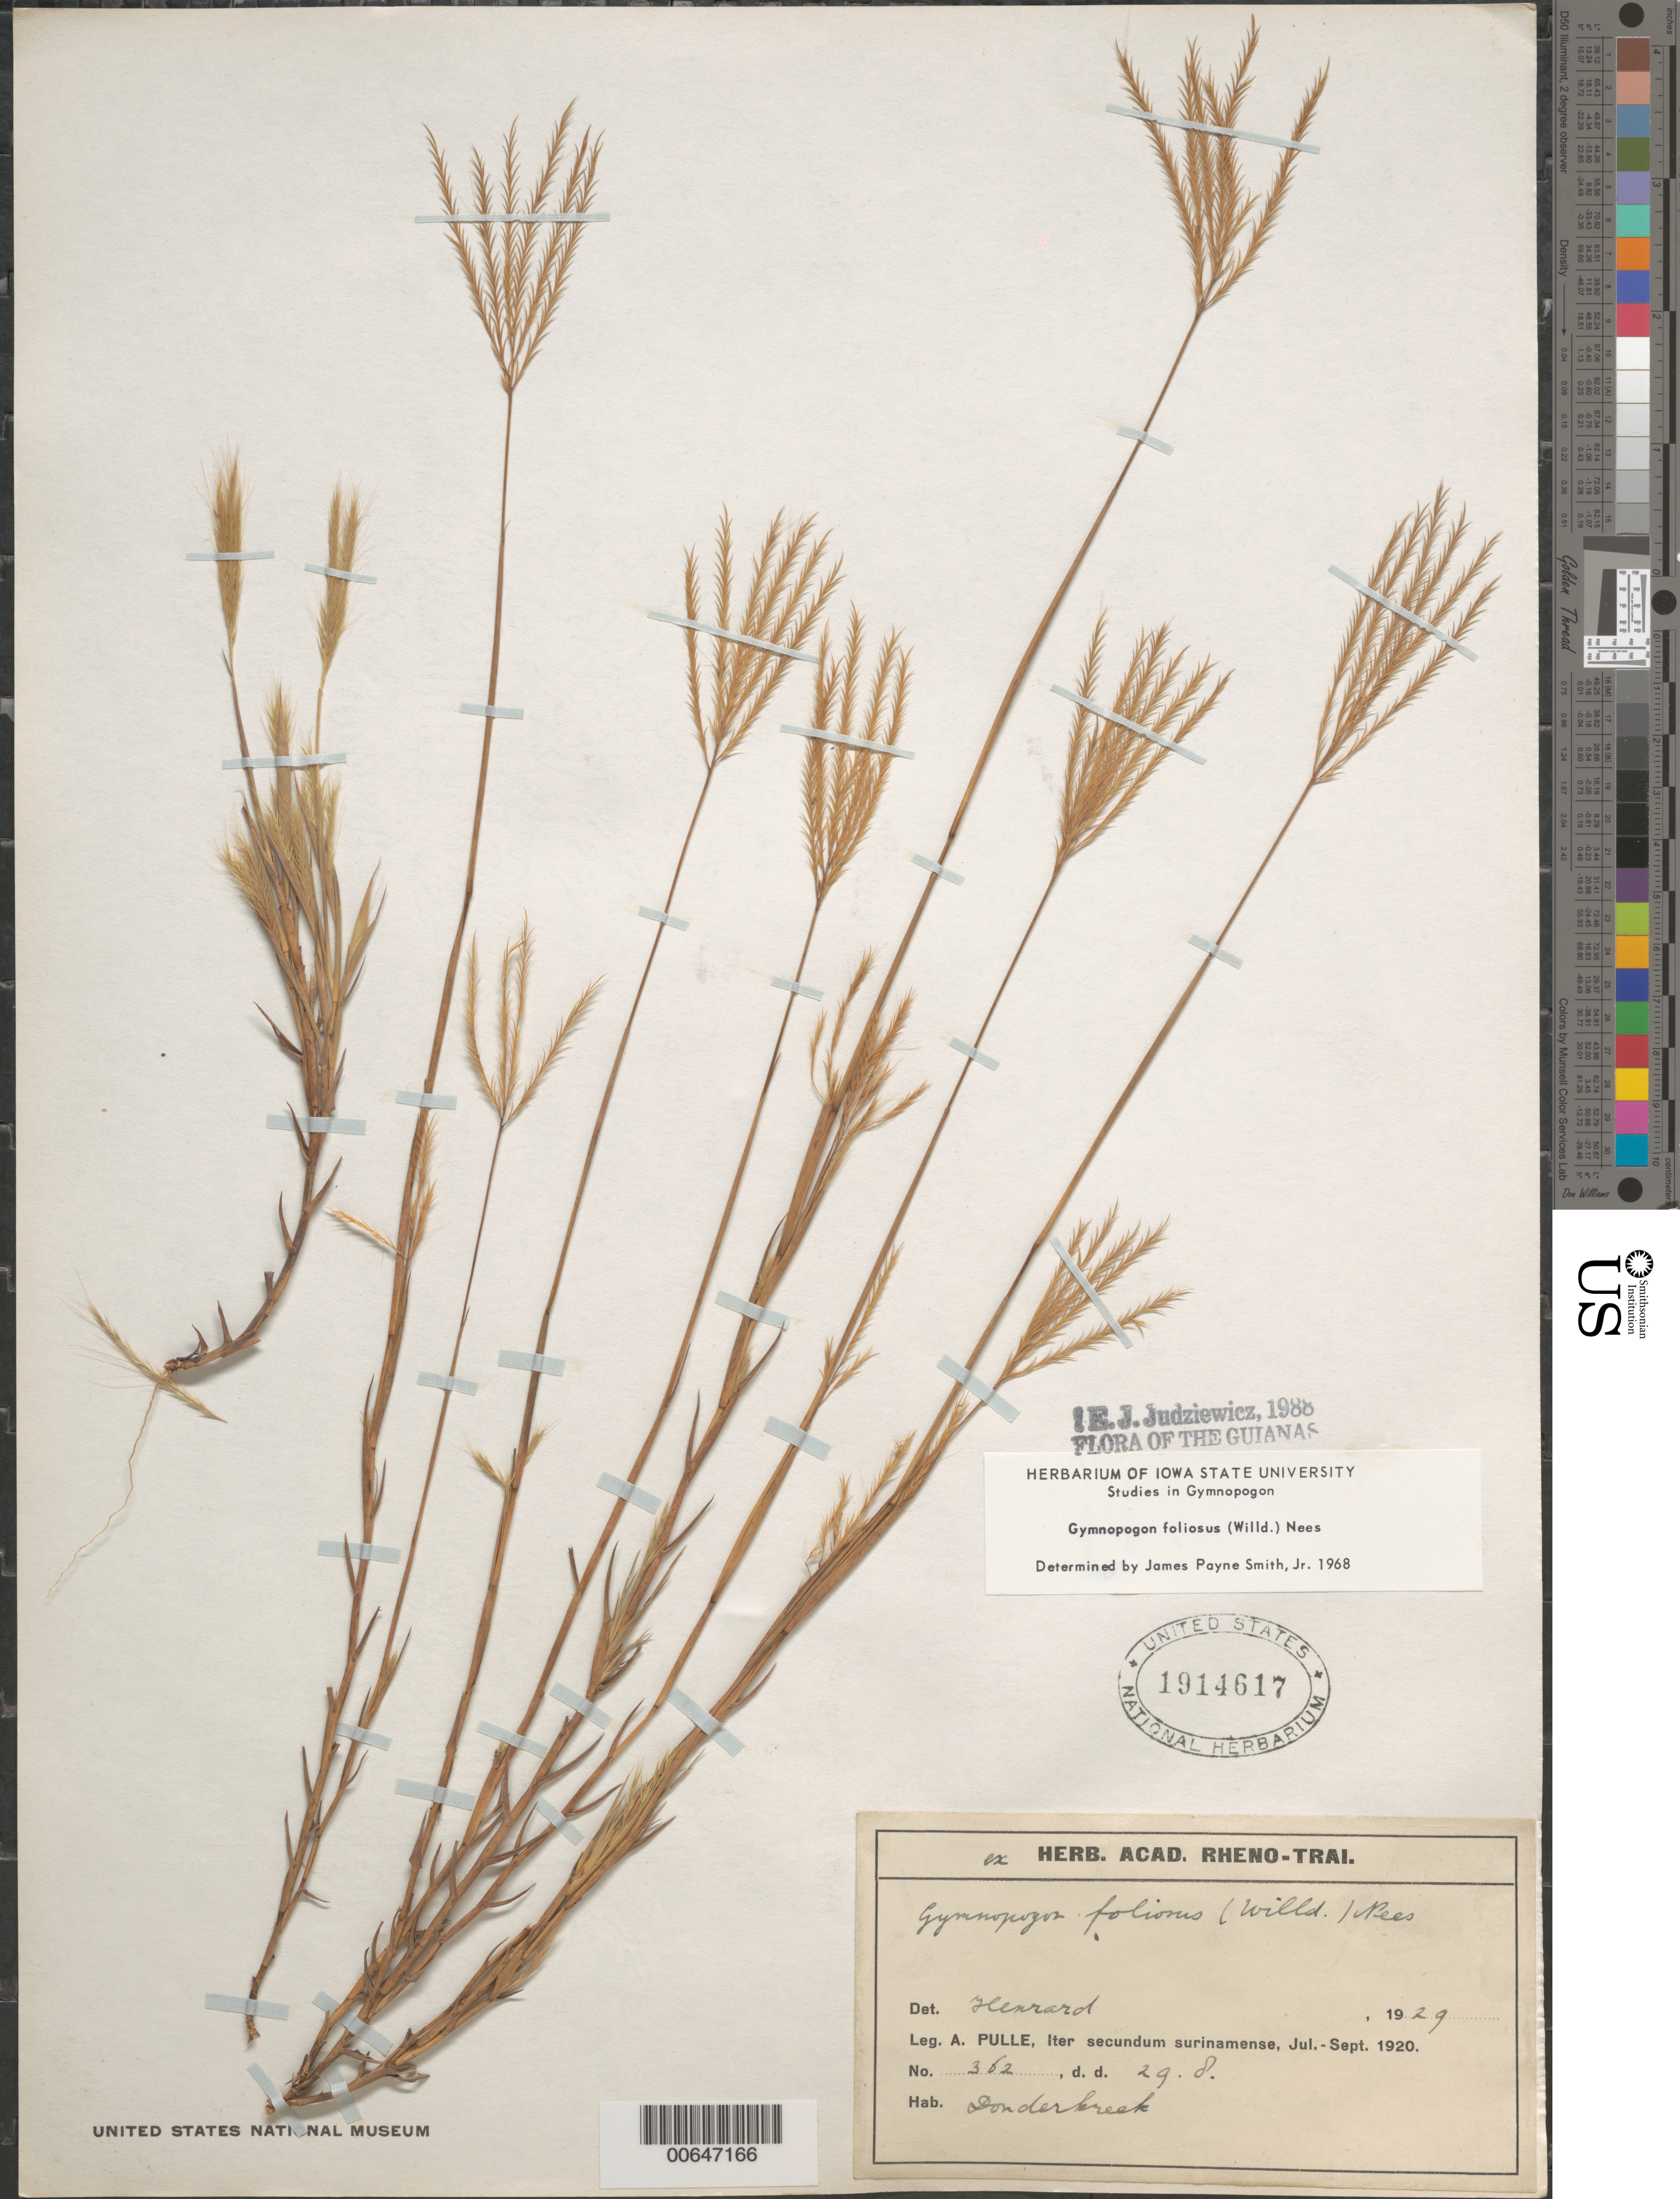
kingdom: Plantae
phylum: Tracheophyta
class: Liliopsida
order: Poales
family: Poaceae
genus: Gymnopogon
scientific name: Gymnopogon foliosus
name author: (Willd.) Nees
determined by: Judziewicz, E. J.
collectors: A. A. Pulle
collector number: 362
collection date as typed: Jul-20 to Sep-20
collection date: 1920-07/1920-09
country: Suriname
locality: Donderkreek, fluv. Coppename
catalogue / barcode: US 1914617